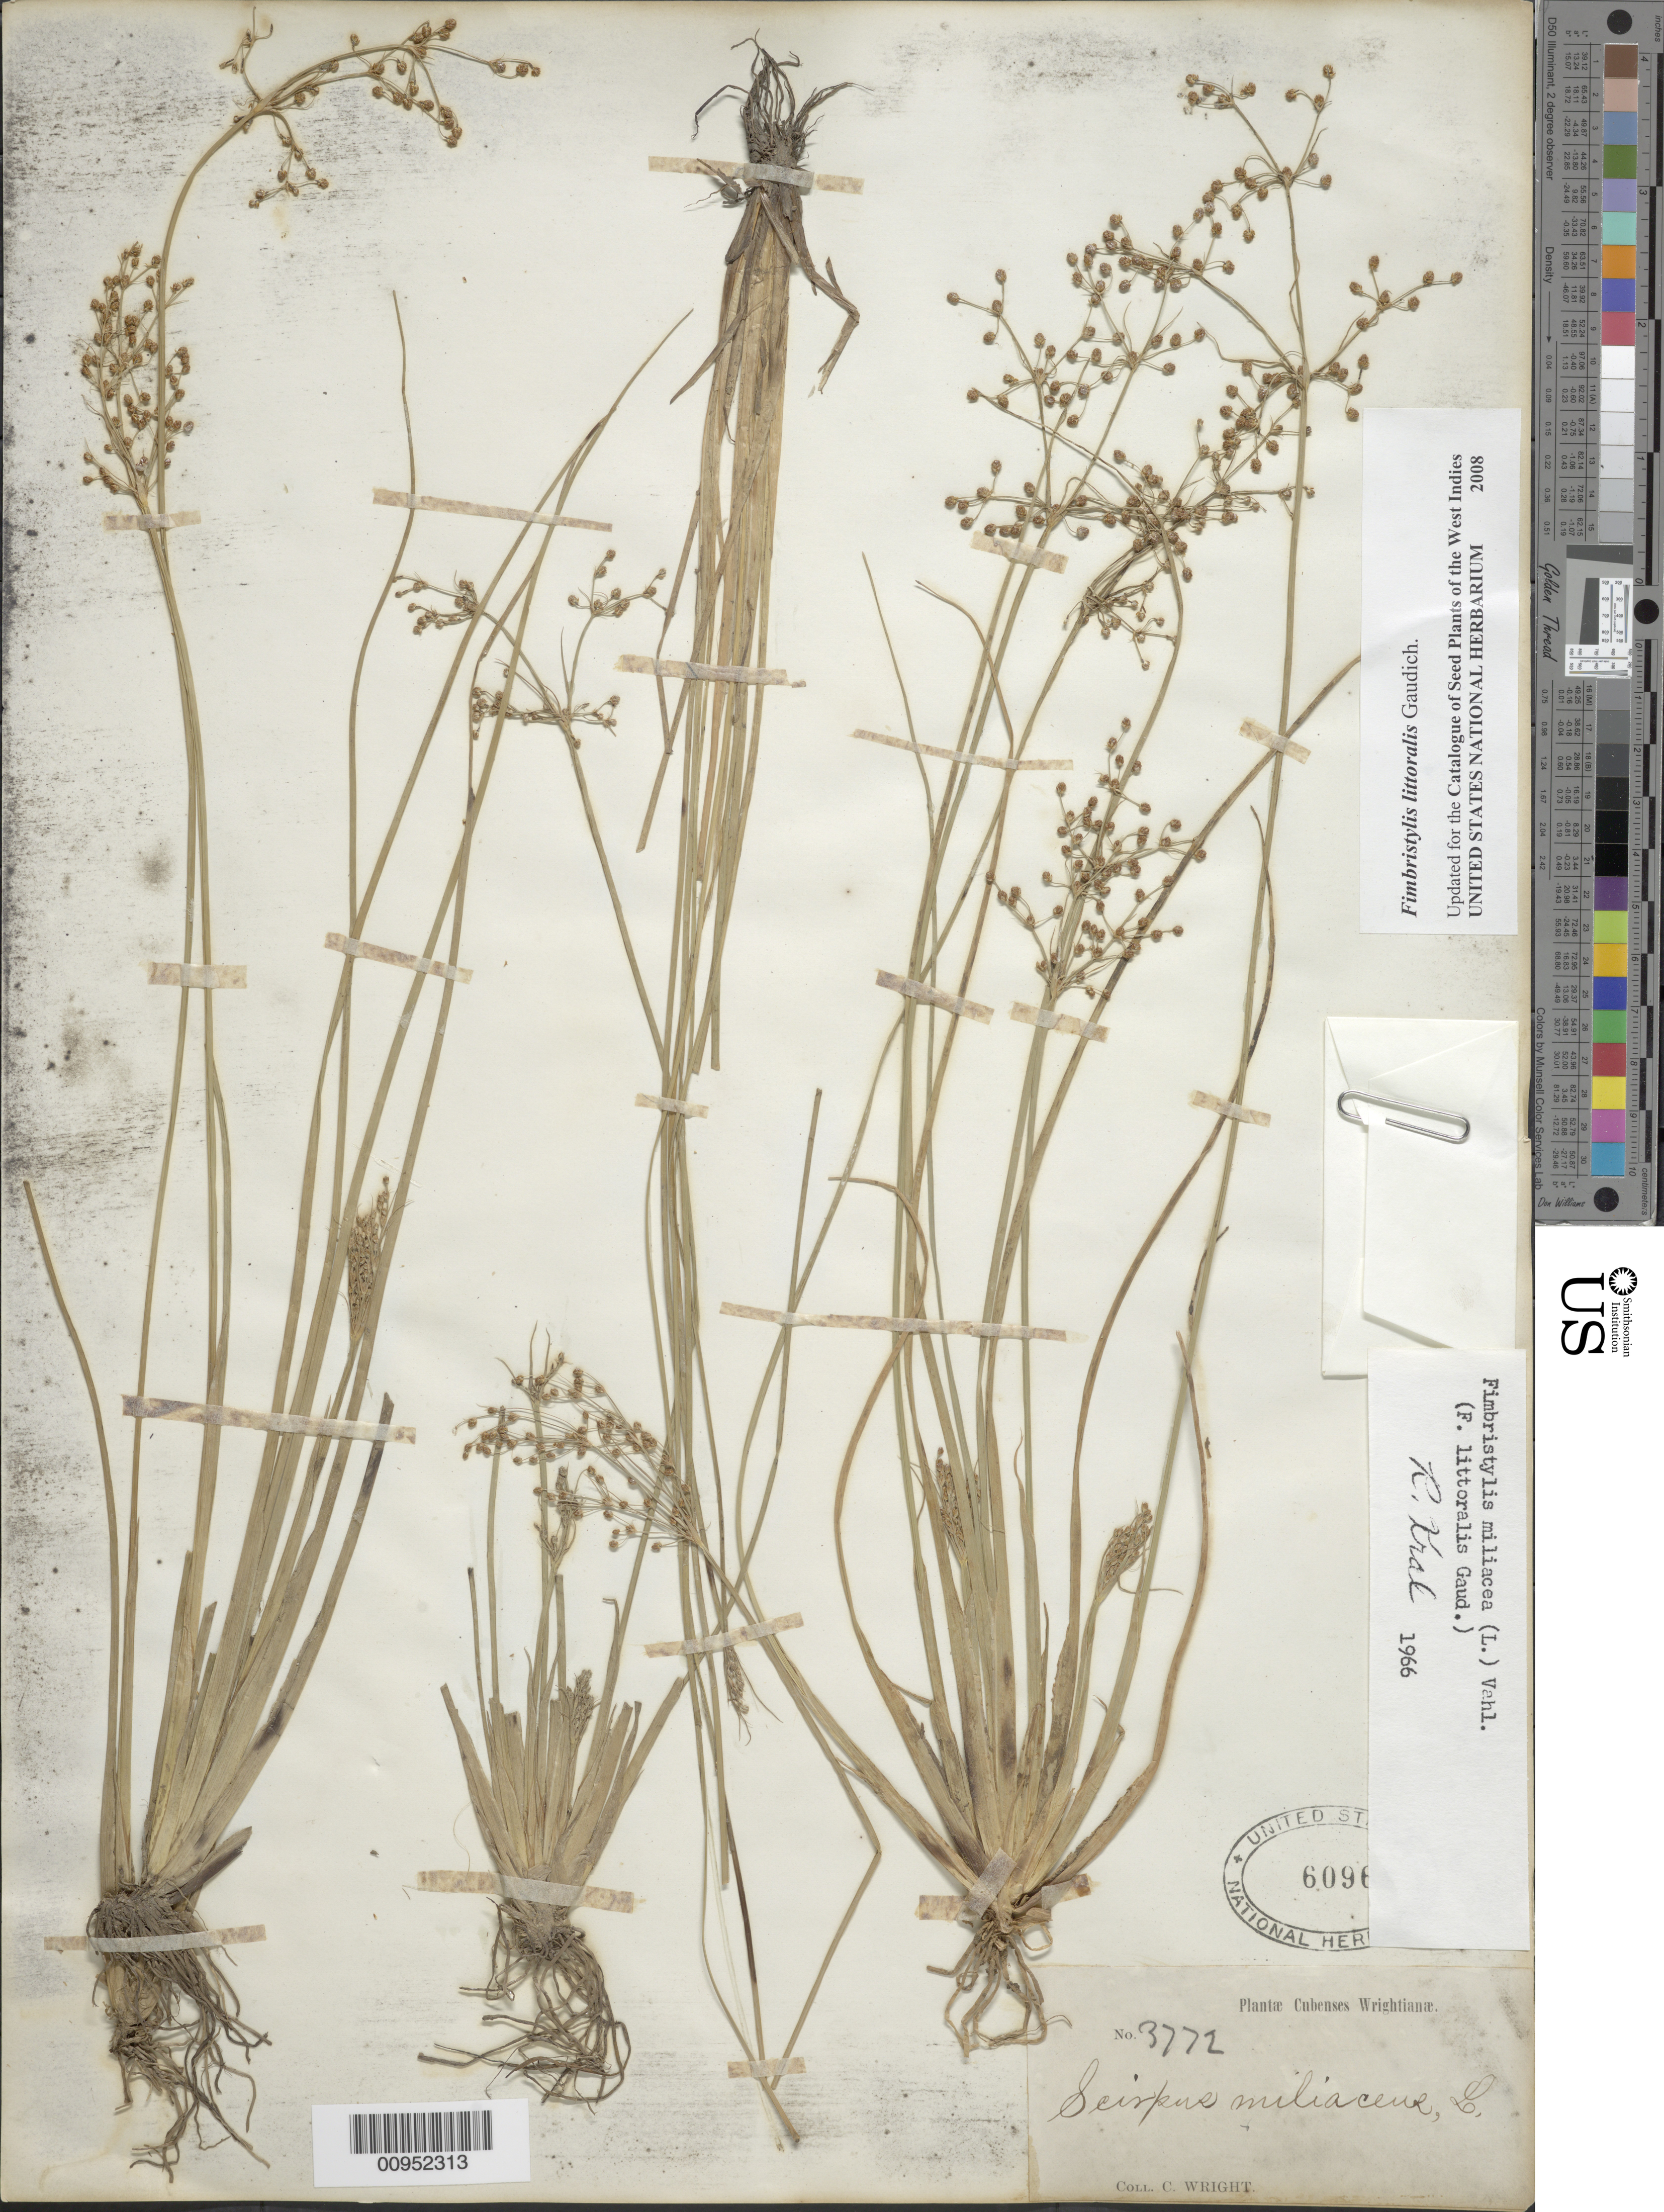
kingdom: Plantae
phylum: Tracheophyta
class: Liliopsida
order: Poales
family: Cyperaceae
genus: Fimbristylis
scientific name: Fimbristylis littoralis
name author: Gaudich.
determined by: Strong, M. T., (US), Smithsonian Institution - National Museum of Natural History (UNITED STATES)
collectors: C. Wright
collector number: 3772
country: Cuba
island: Cuba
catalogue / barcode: US 60964